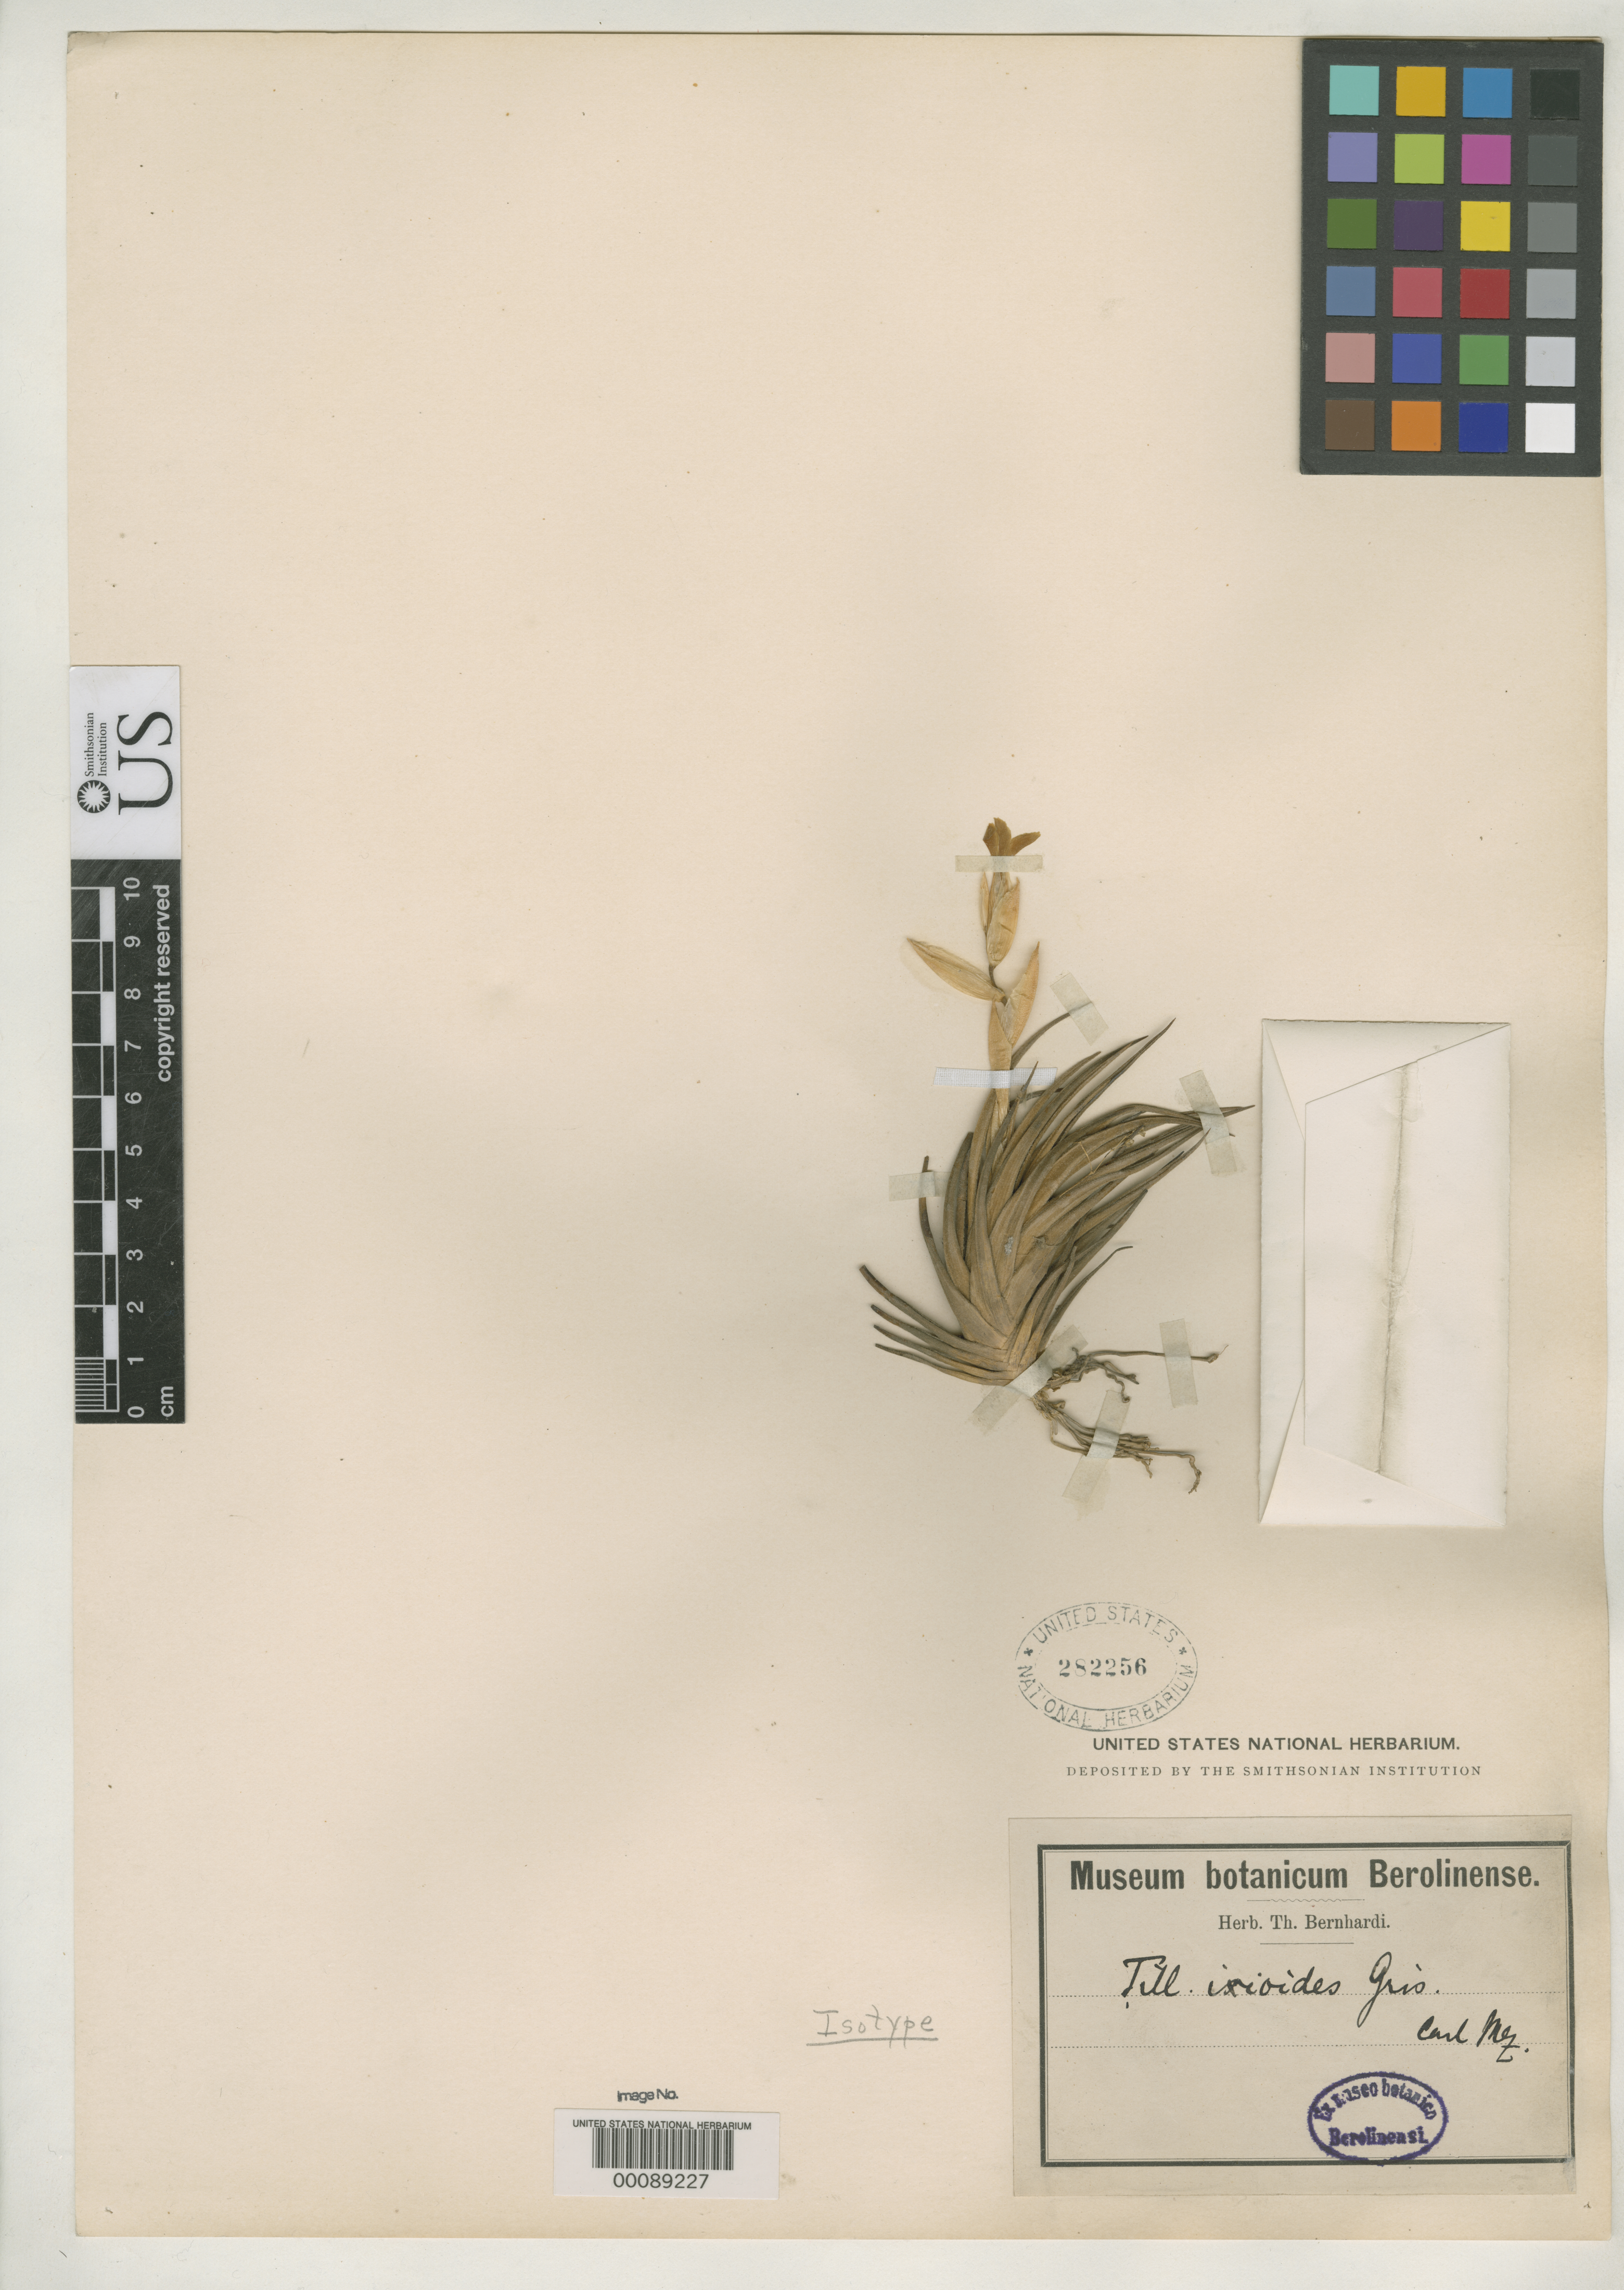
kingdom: Plantae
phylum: Tracheophyta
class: Liliopsida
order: Poales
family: Bromeliaceae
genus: Tillandsia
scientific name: Tillandsia ixioides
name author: Griseb.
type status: Isotype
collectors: P. G. Lorentz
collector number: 1196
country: Argentina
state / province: Entre Ríos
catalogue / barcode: US 282256